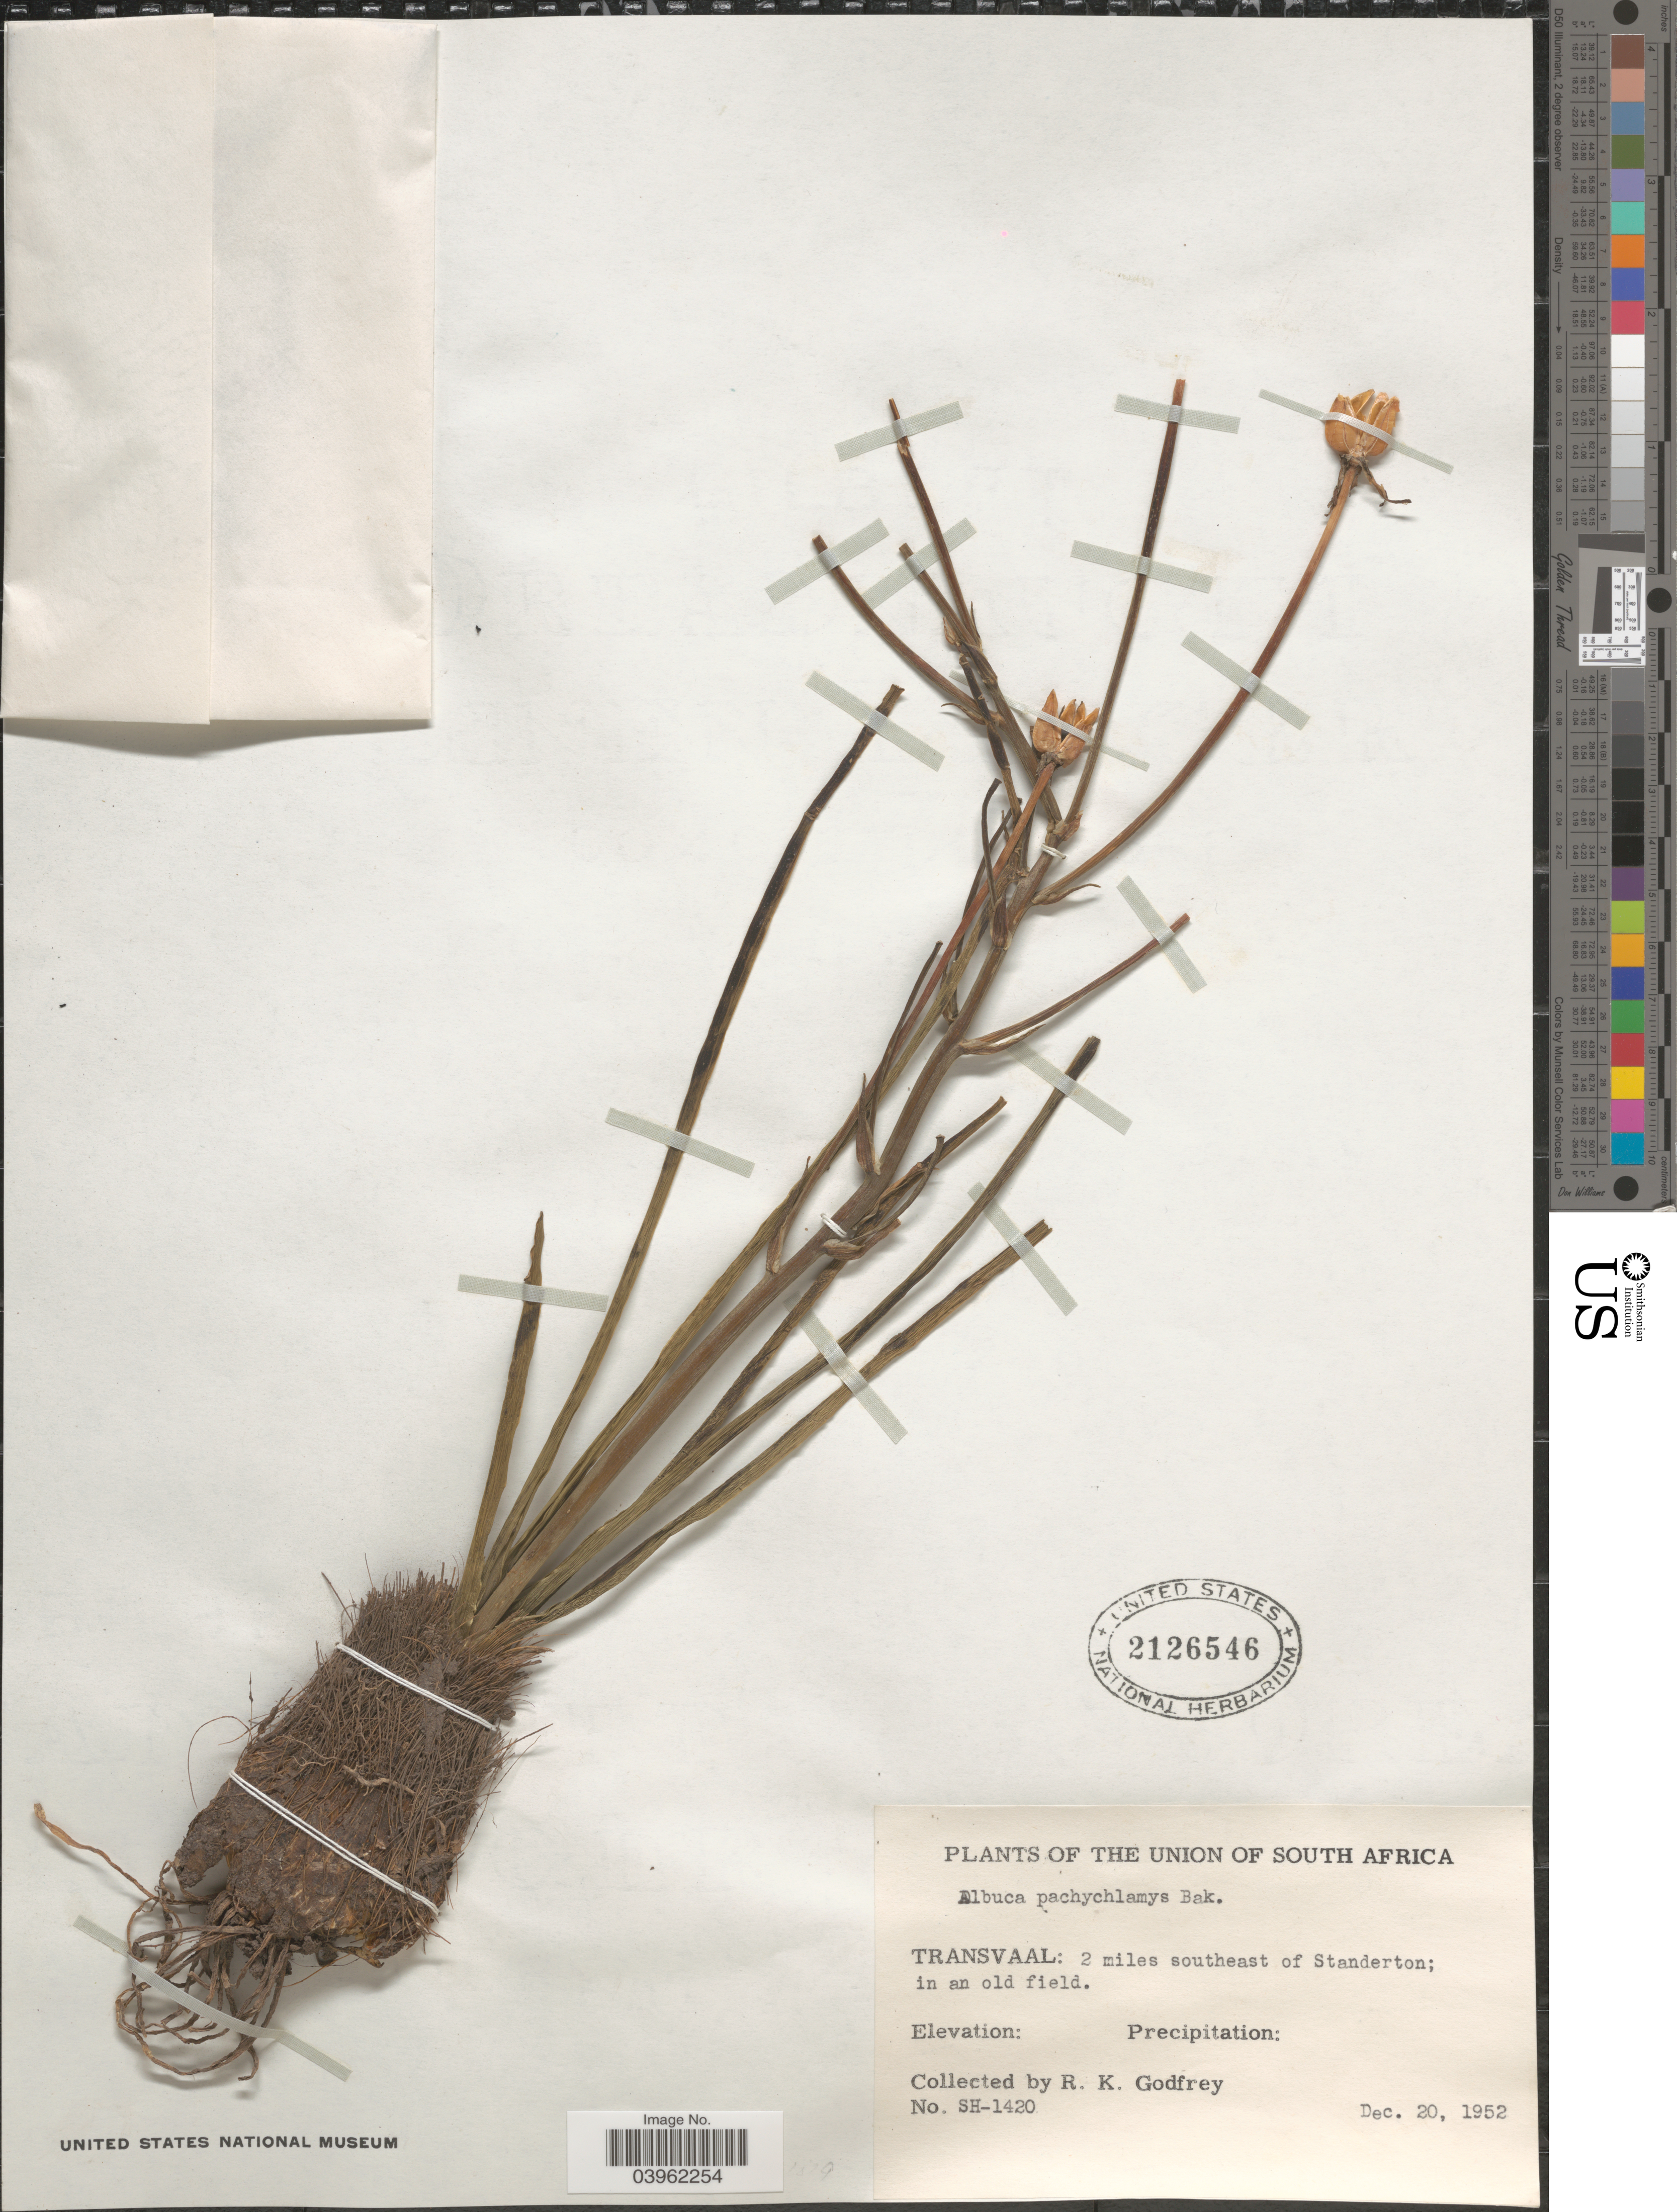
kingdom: Plantae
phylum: Tracheophyta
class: Liliopsida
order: Asparagales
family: Asparagaceae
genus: Albuca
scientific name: Albuca pachychlamys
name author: Baker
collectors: R. K. Godfrey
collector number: SH-1420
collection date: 1952-12-20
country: South Africa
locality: Union of South Africa. Transvaal: 2 miles southeast of Standerton; in an old field.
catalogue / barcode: US 2126546